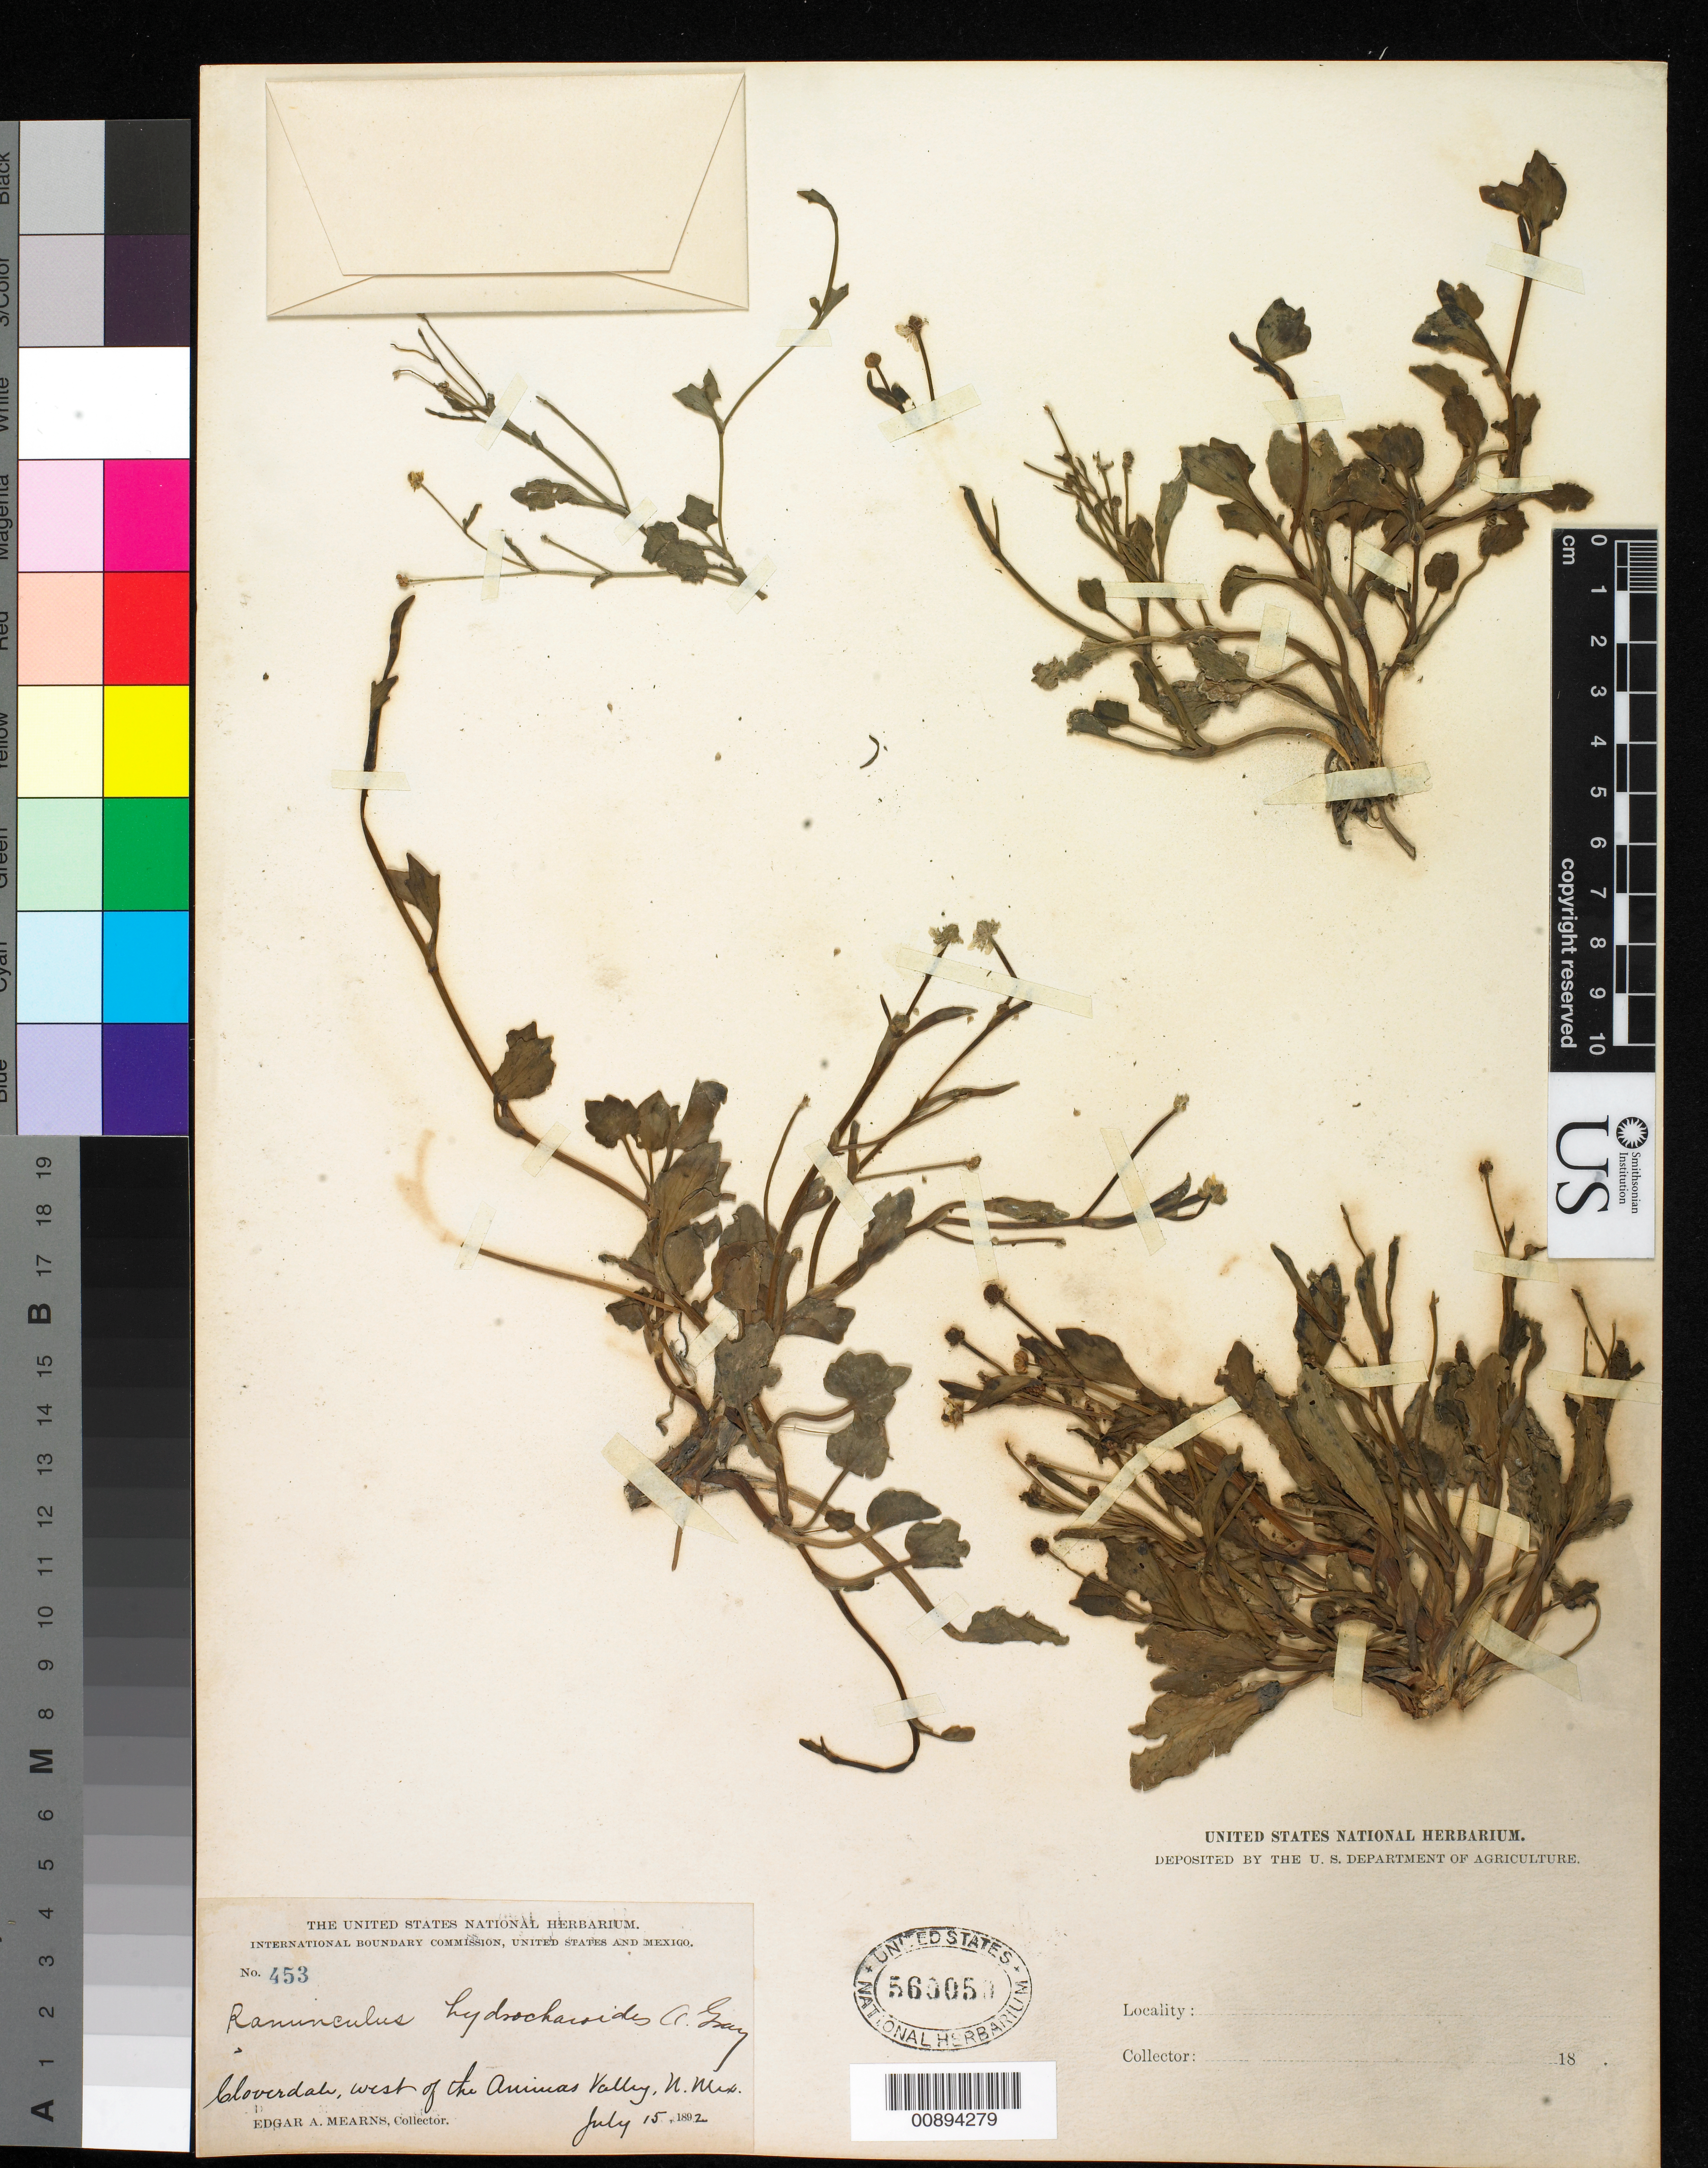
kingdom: Plantae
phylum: Tracheophyta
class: Magnoliopsida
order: Ranunculales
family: Ranunculaceae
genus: Ranunculus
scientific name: Ranunculus hydrocharoides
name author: A. Gray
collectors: E. A. Mearns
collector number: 453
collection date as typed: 15 Jul 1892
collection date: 1892-07-15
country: United States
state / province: New Mexico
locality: Cloverdale, west of the Animas Valley, New Mexico.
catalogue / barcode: US 560050